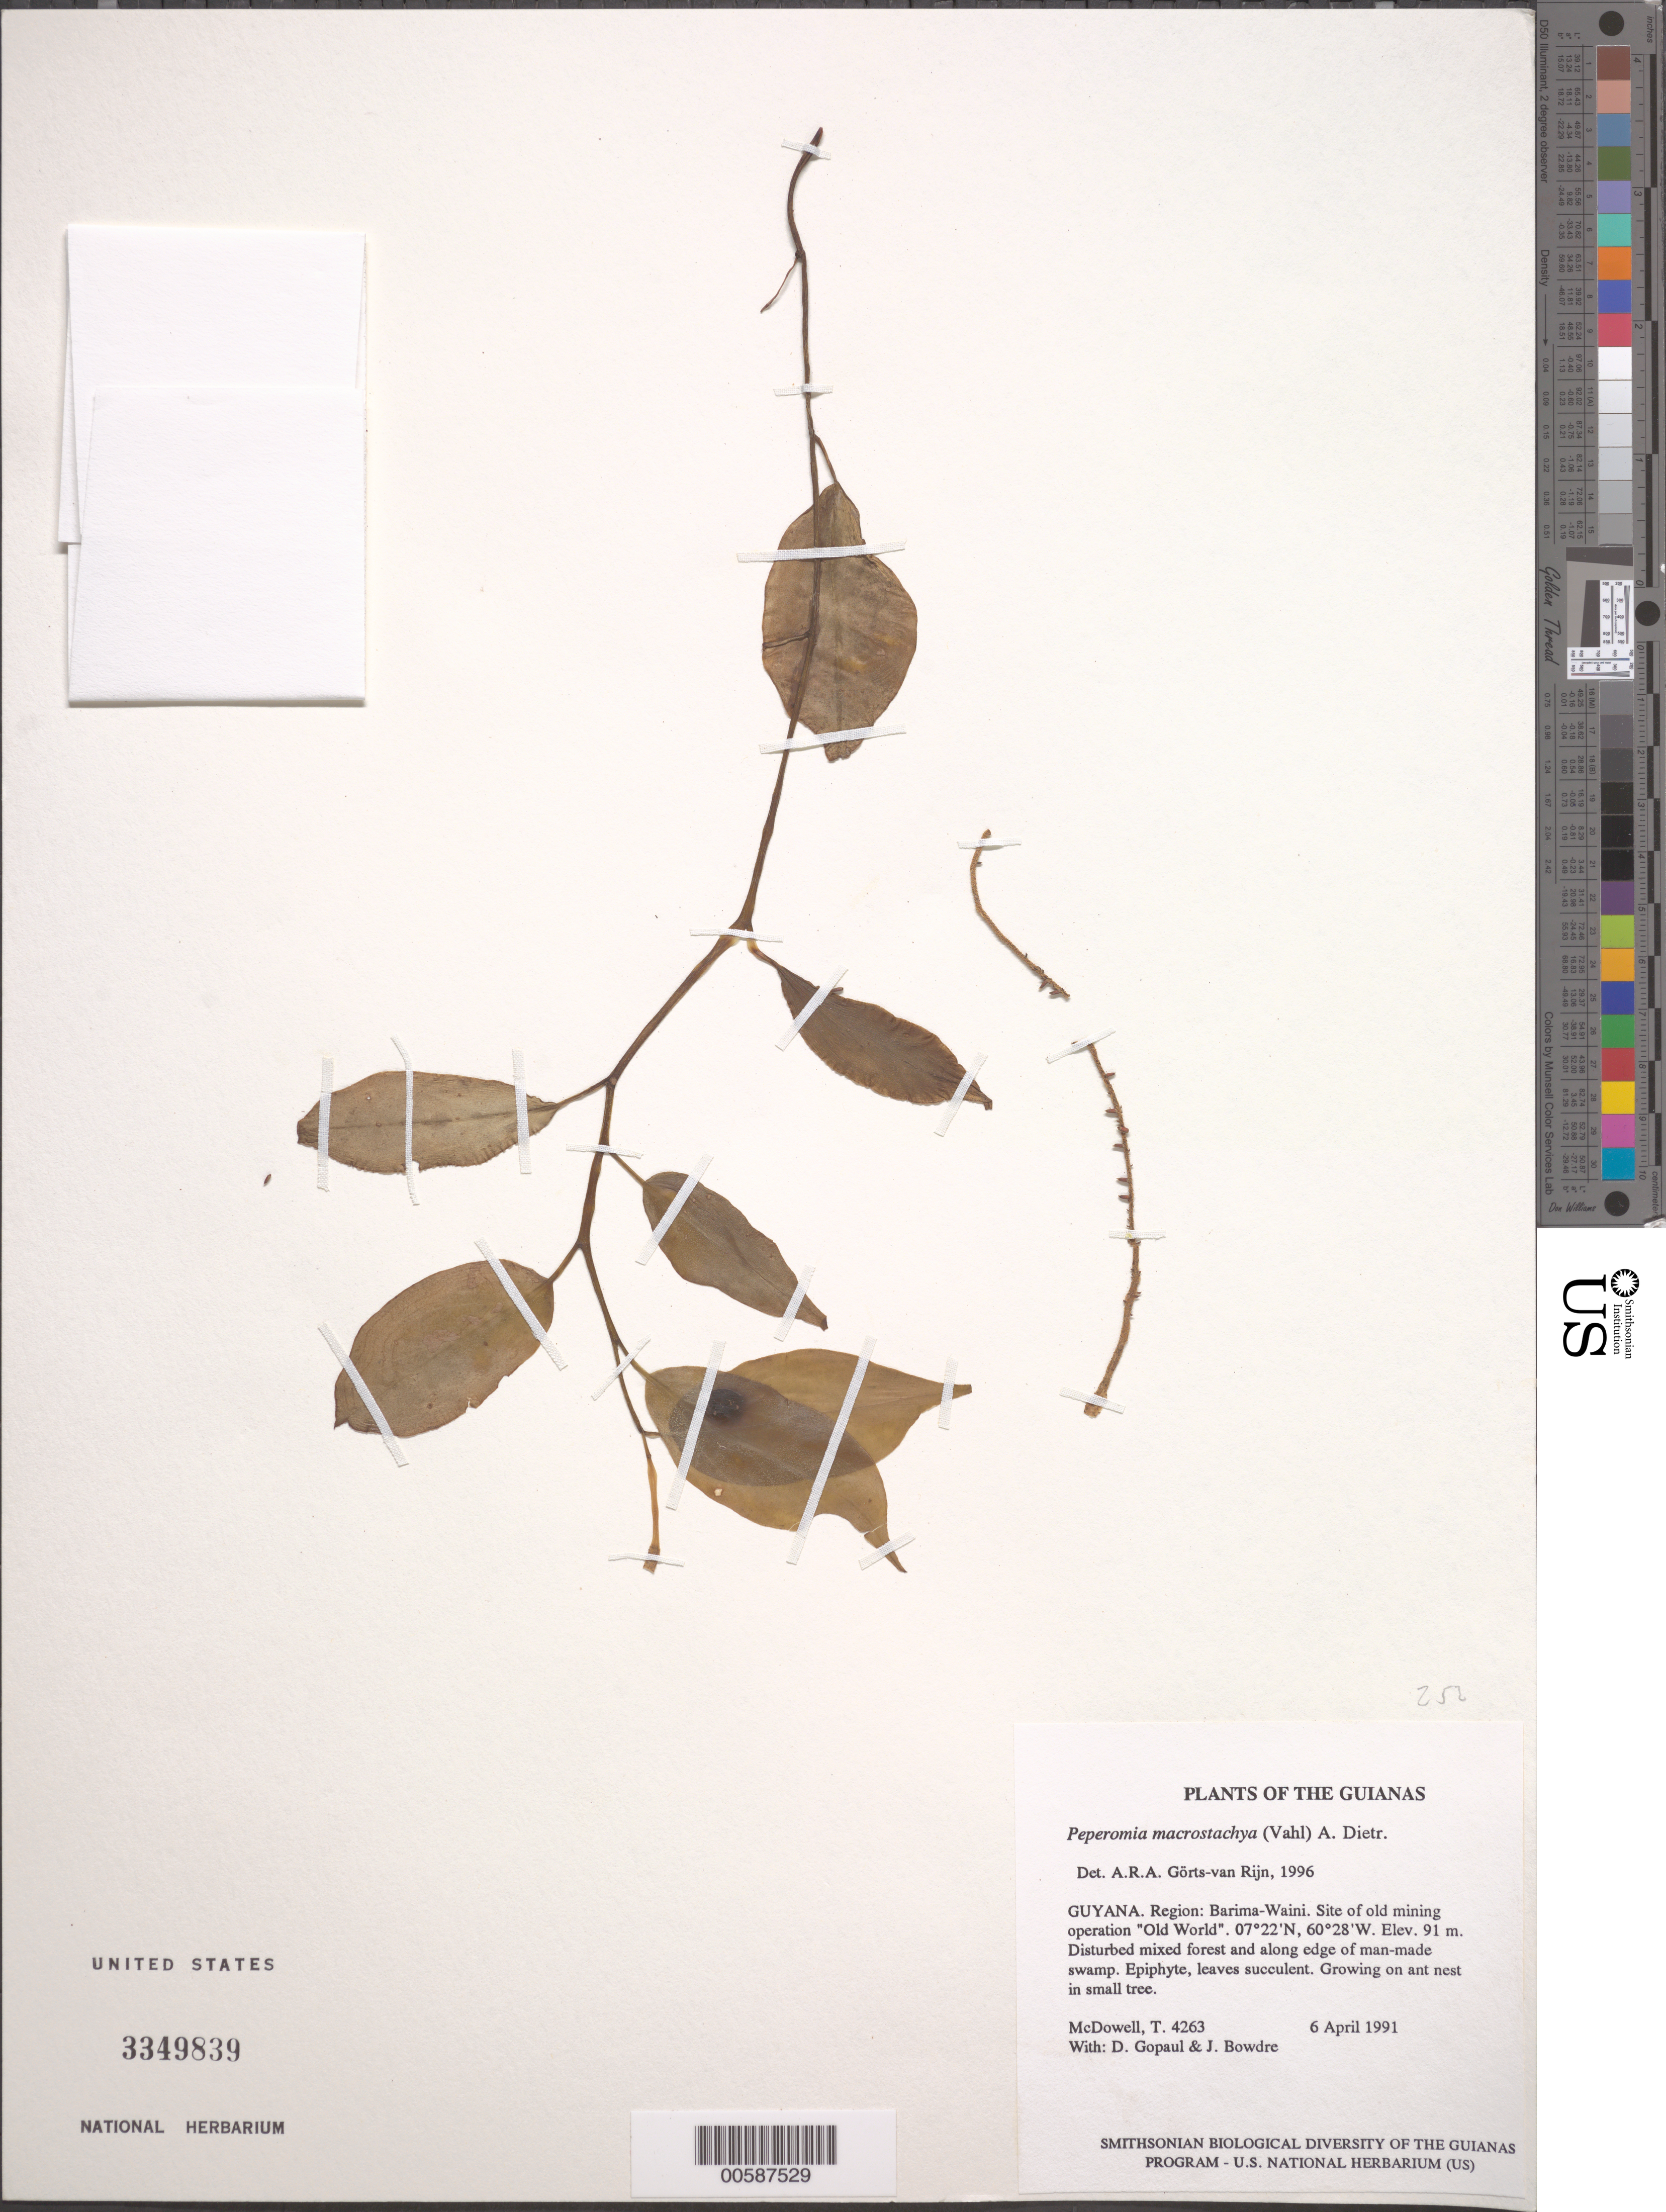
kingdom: Plantae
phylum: Tracheophyta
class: Magnoliopsida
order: Piperales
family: Piperaceae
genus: Peperomia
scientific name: Peperomia macrostachya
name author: (Vahl) A. Dietr.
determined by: Görts-van Rijn, A. R. A.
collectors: T. McDowell, D. Gopaul & J. Bowdre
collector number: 4263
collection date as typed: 6 April 1991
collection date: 1991-04-06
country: Guyana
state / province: Barima-Waini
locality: Site of old mining operation "Old World"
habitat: Disturbed mixed forest and along edge of man-made swamp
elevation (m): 91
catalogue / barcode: US 3349839